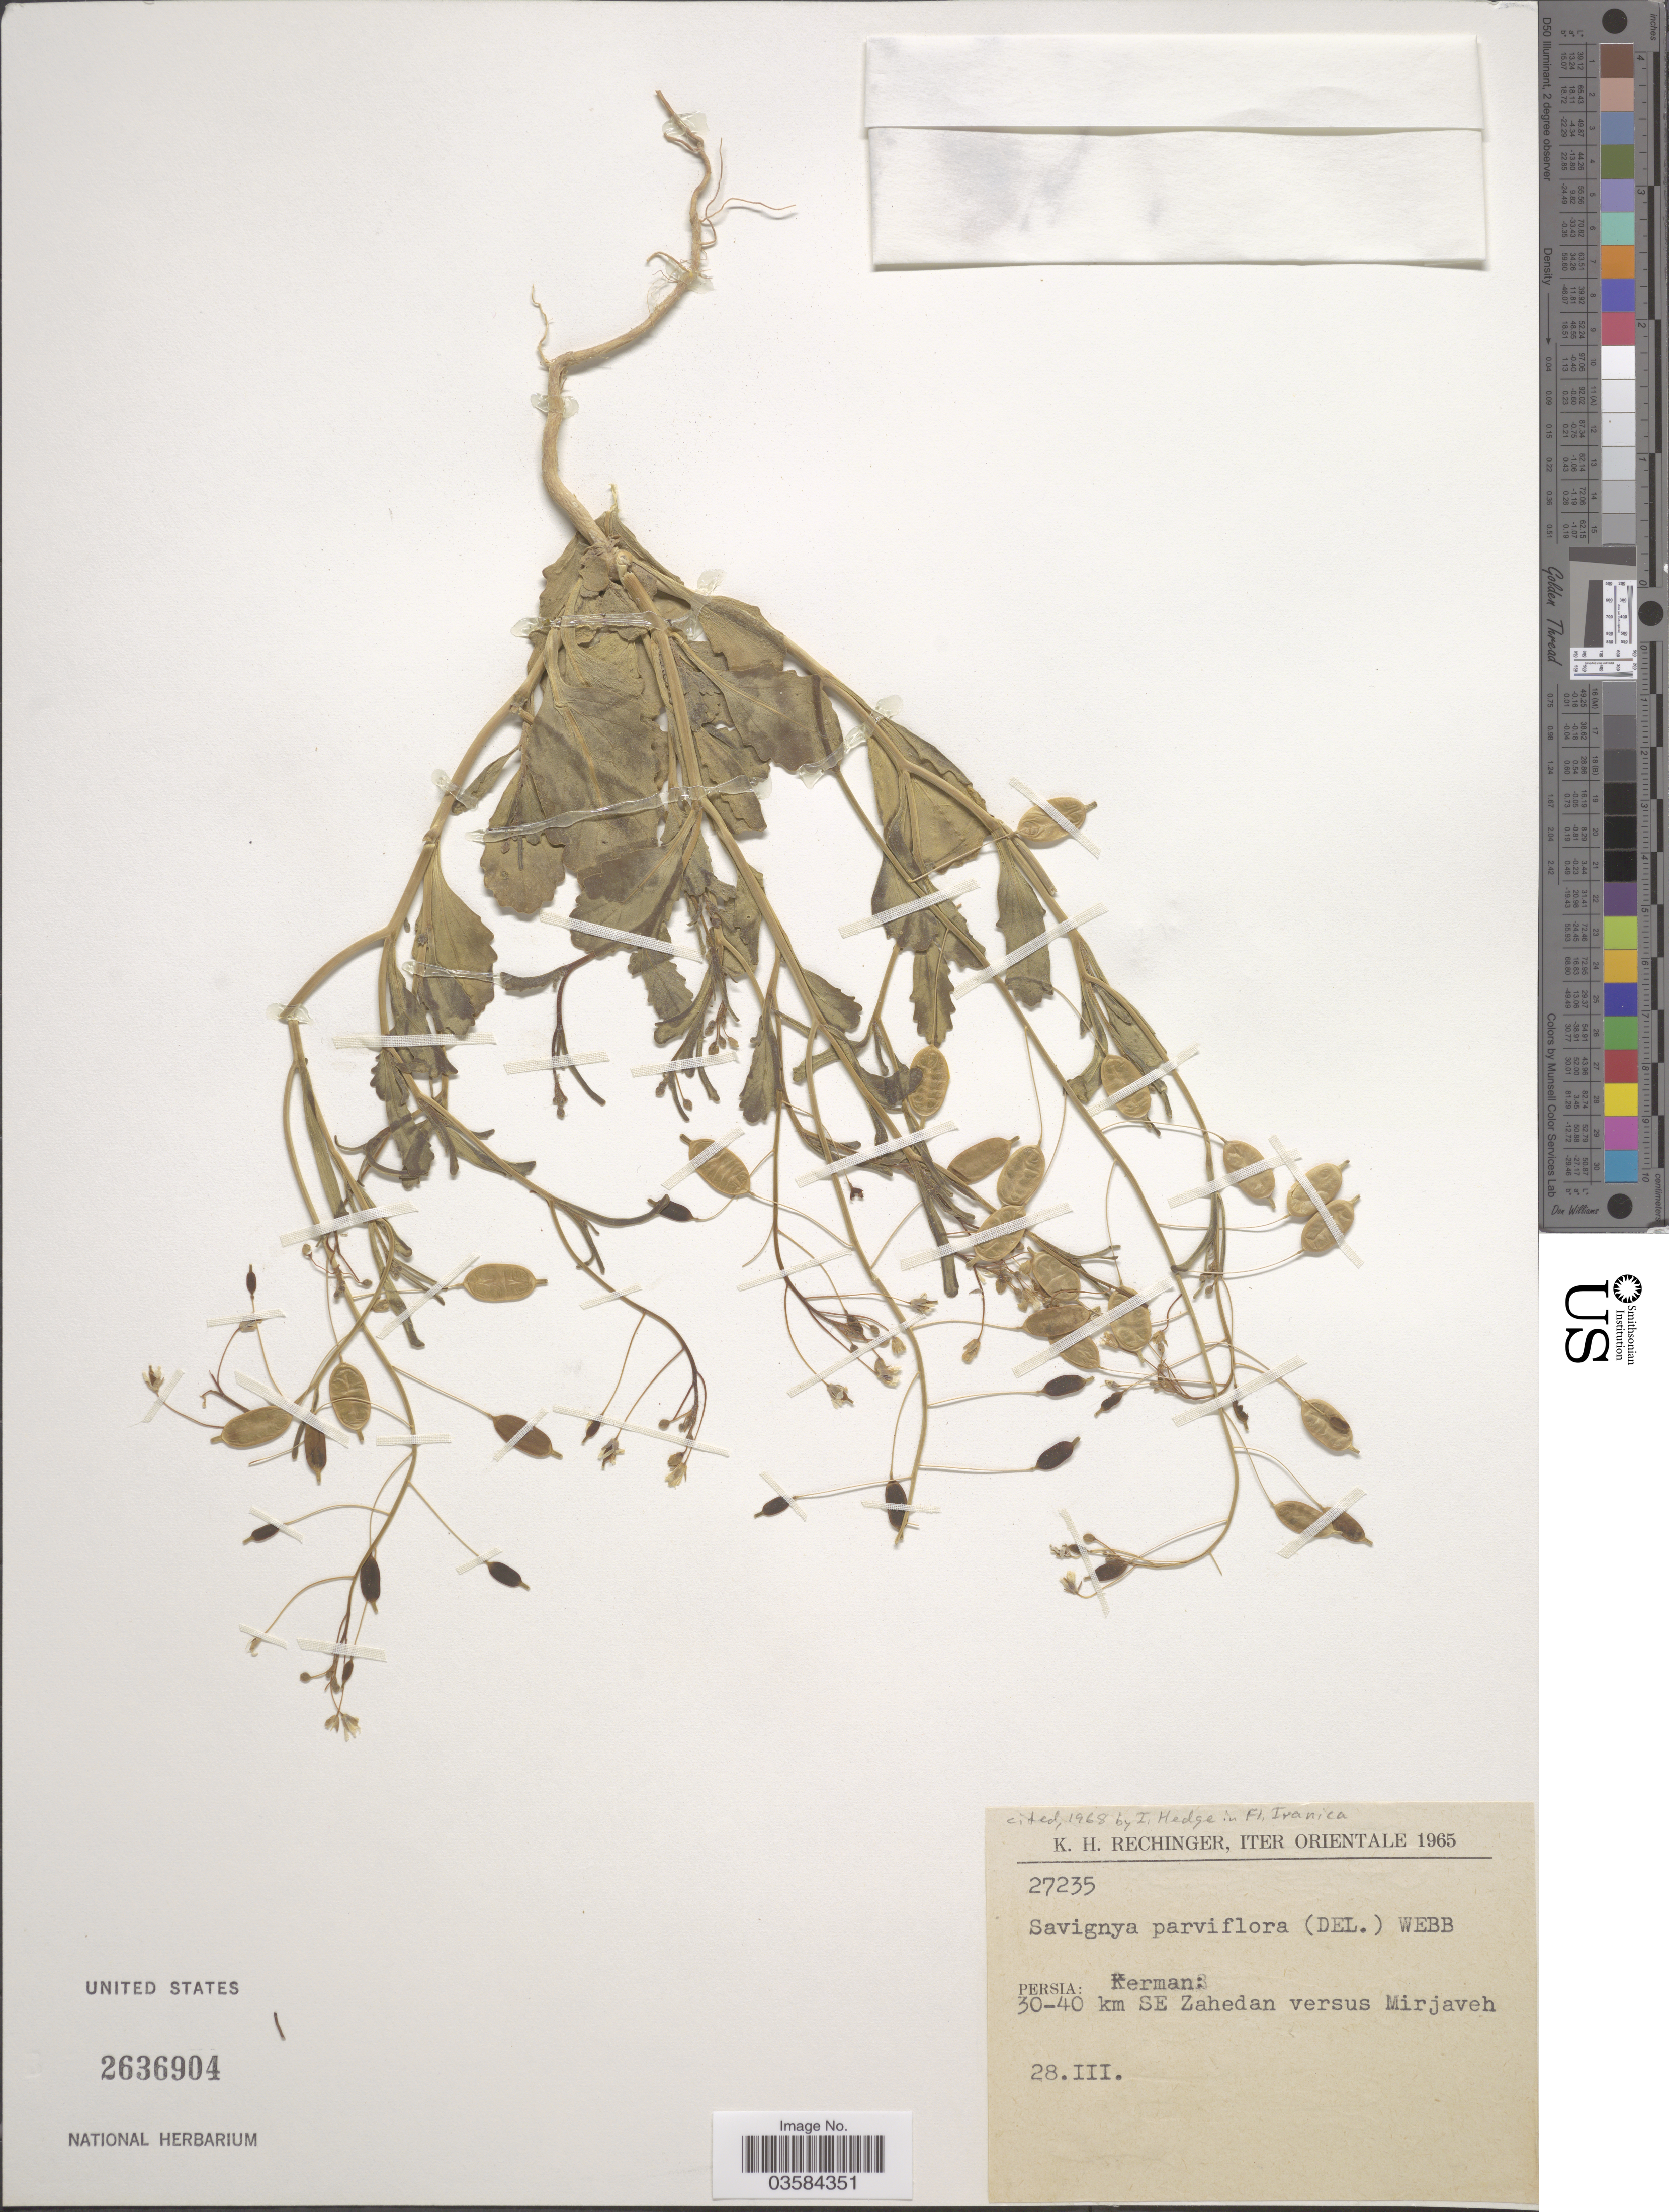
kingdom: Plantae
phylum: Tracheophyta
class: Magnoliopsida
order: Brassicales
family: Brassicaceae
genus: Savignya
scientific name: Savignya parviflora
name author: (Delile) Webb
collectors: K. H. Rechinger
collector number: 27235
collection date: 1965-03-28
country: Iran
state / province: Kerman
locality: Iter Orientale. Persia. 30-40 km SE Zahedan versus Mirjaveh.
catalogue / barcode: US 2636904